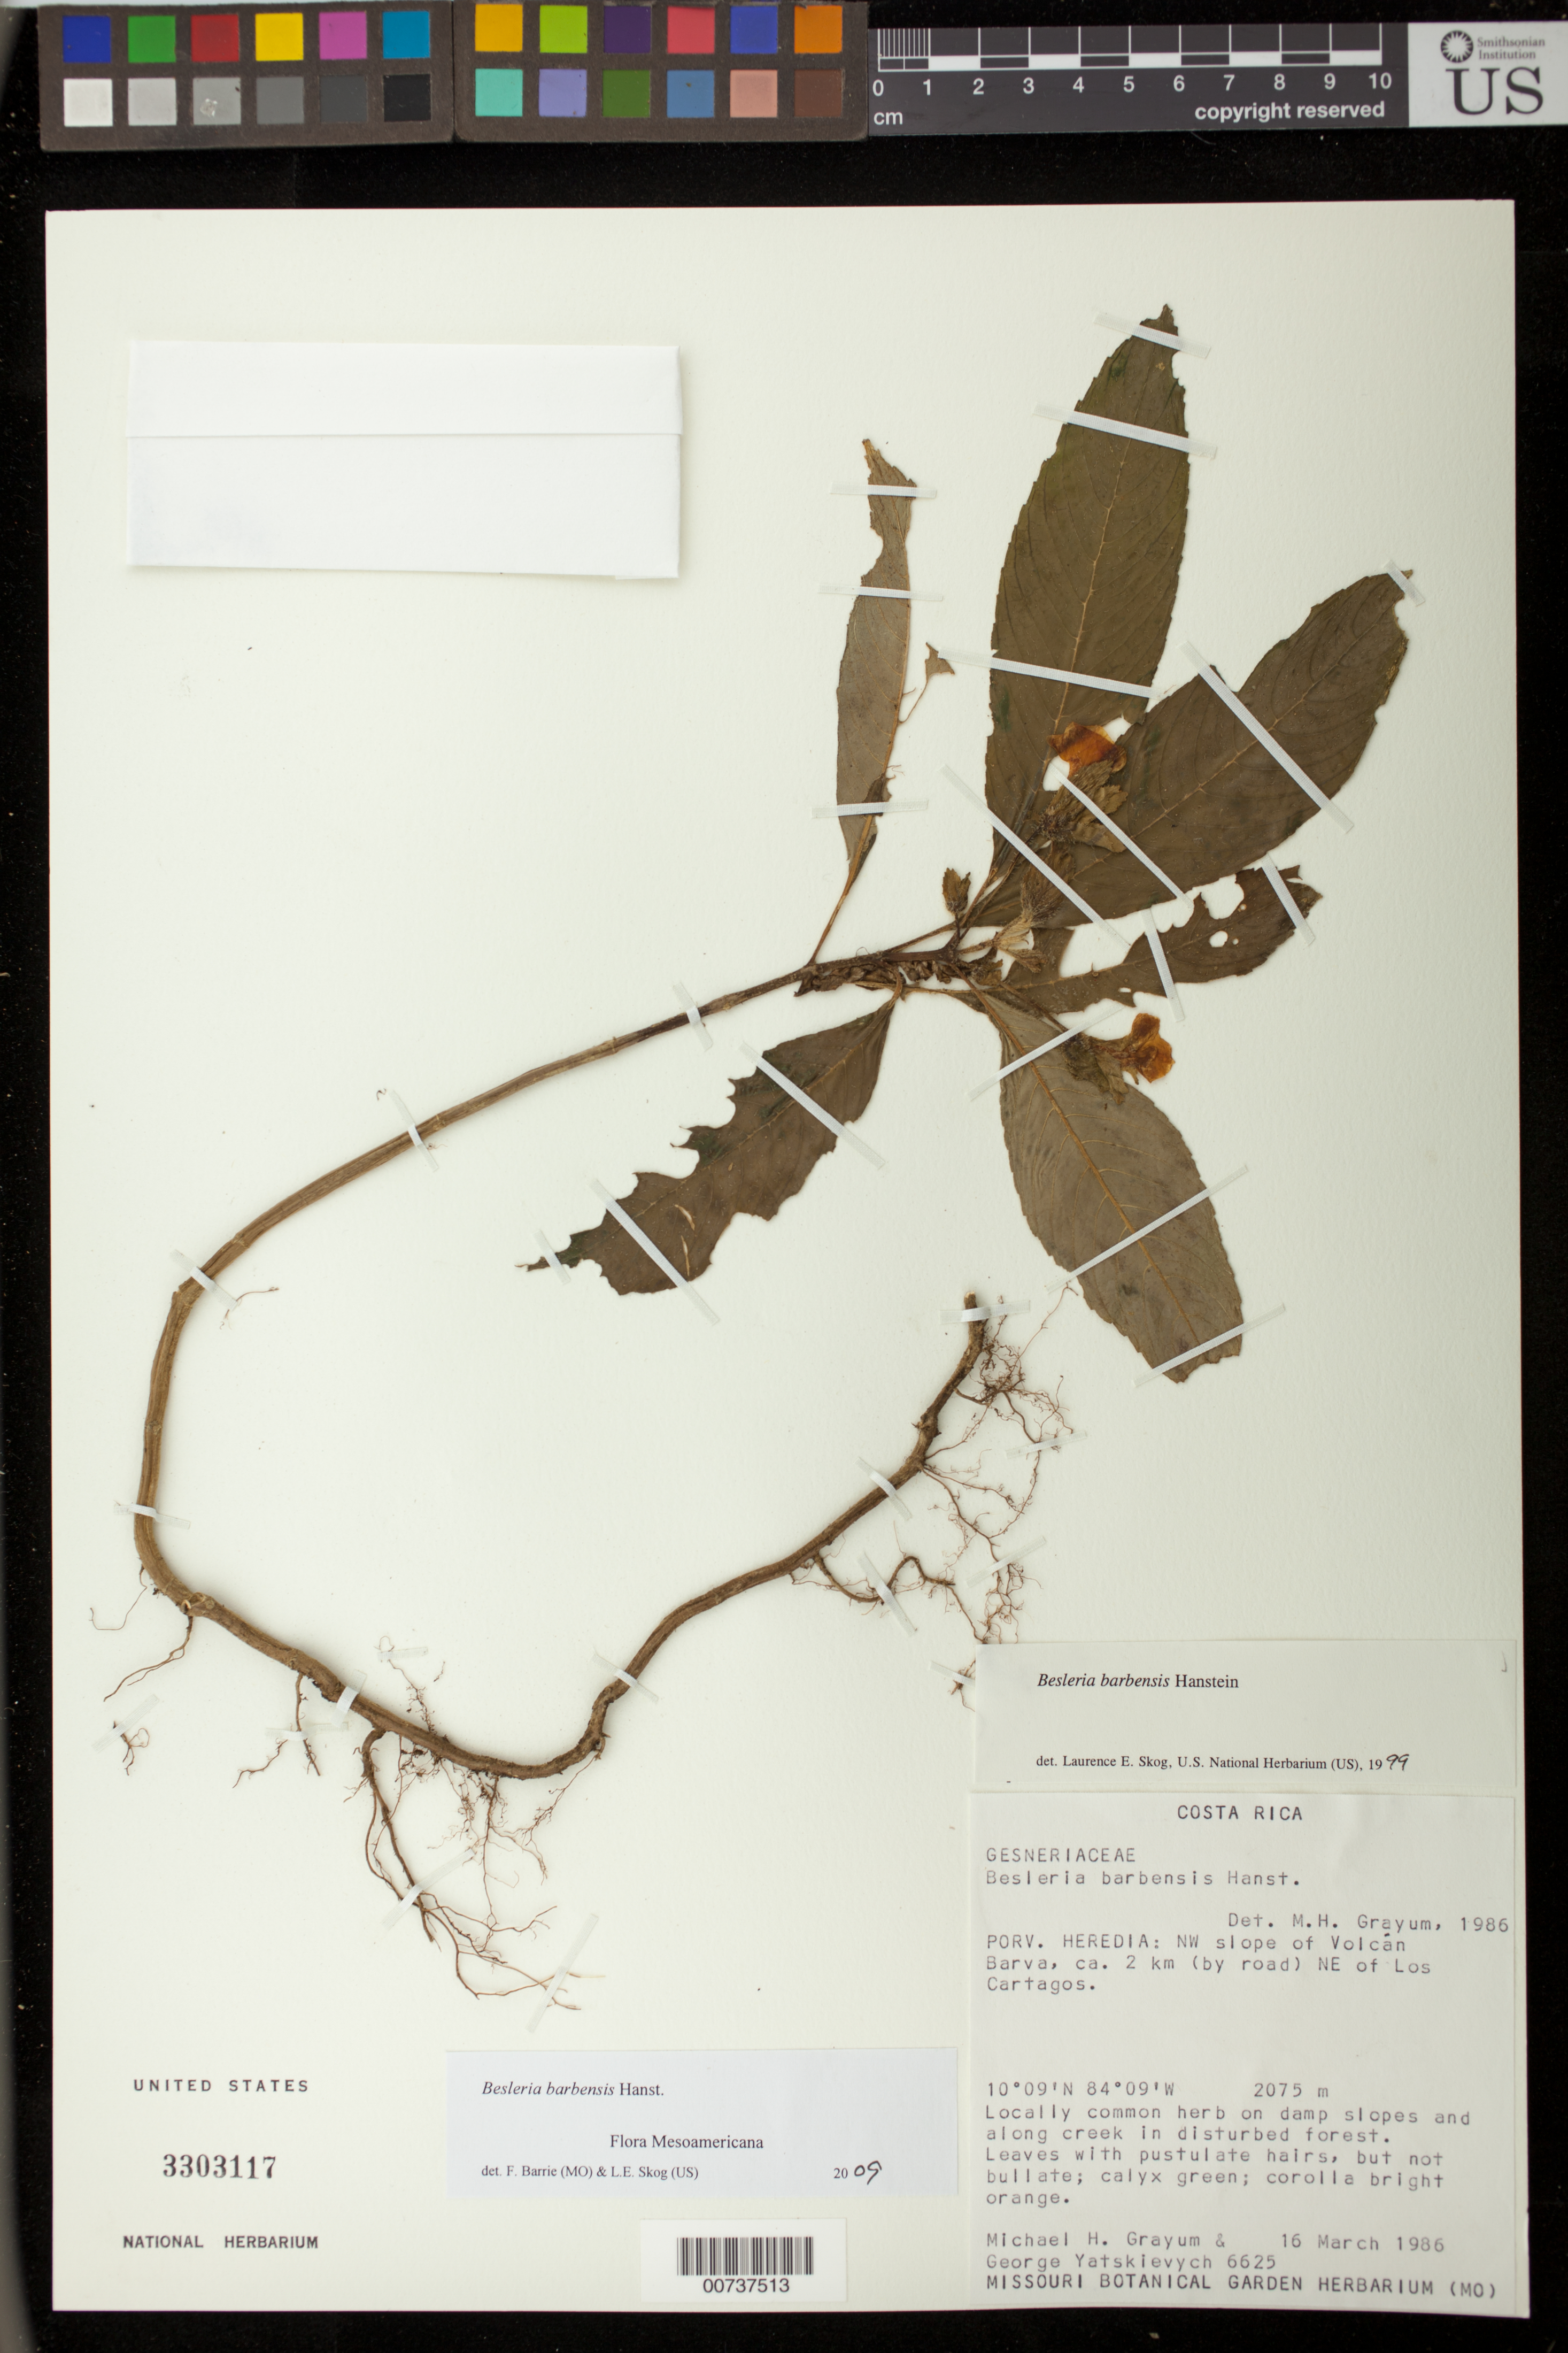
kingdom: Plantae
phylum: Tracheophyta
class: Magnoliopsida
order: Lamiales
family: Gesneriaceae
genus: Besleria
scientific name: Besleria barbensis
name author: Hanst.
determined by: Skog, Laurence E.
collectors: M. H. Grayum & G. Yatskievych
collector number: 6625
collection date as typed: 16 Mar 1986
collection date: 1986-03-16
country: Costa Rica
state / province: Heredia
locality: NW slope of Volcán Barva, ca. 2 km (by road) NE of Los Cartagos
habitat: On damp slopes and along creek in disturbed forest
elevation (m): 2075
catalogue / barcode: US 3303117